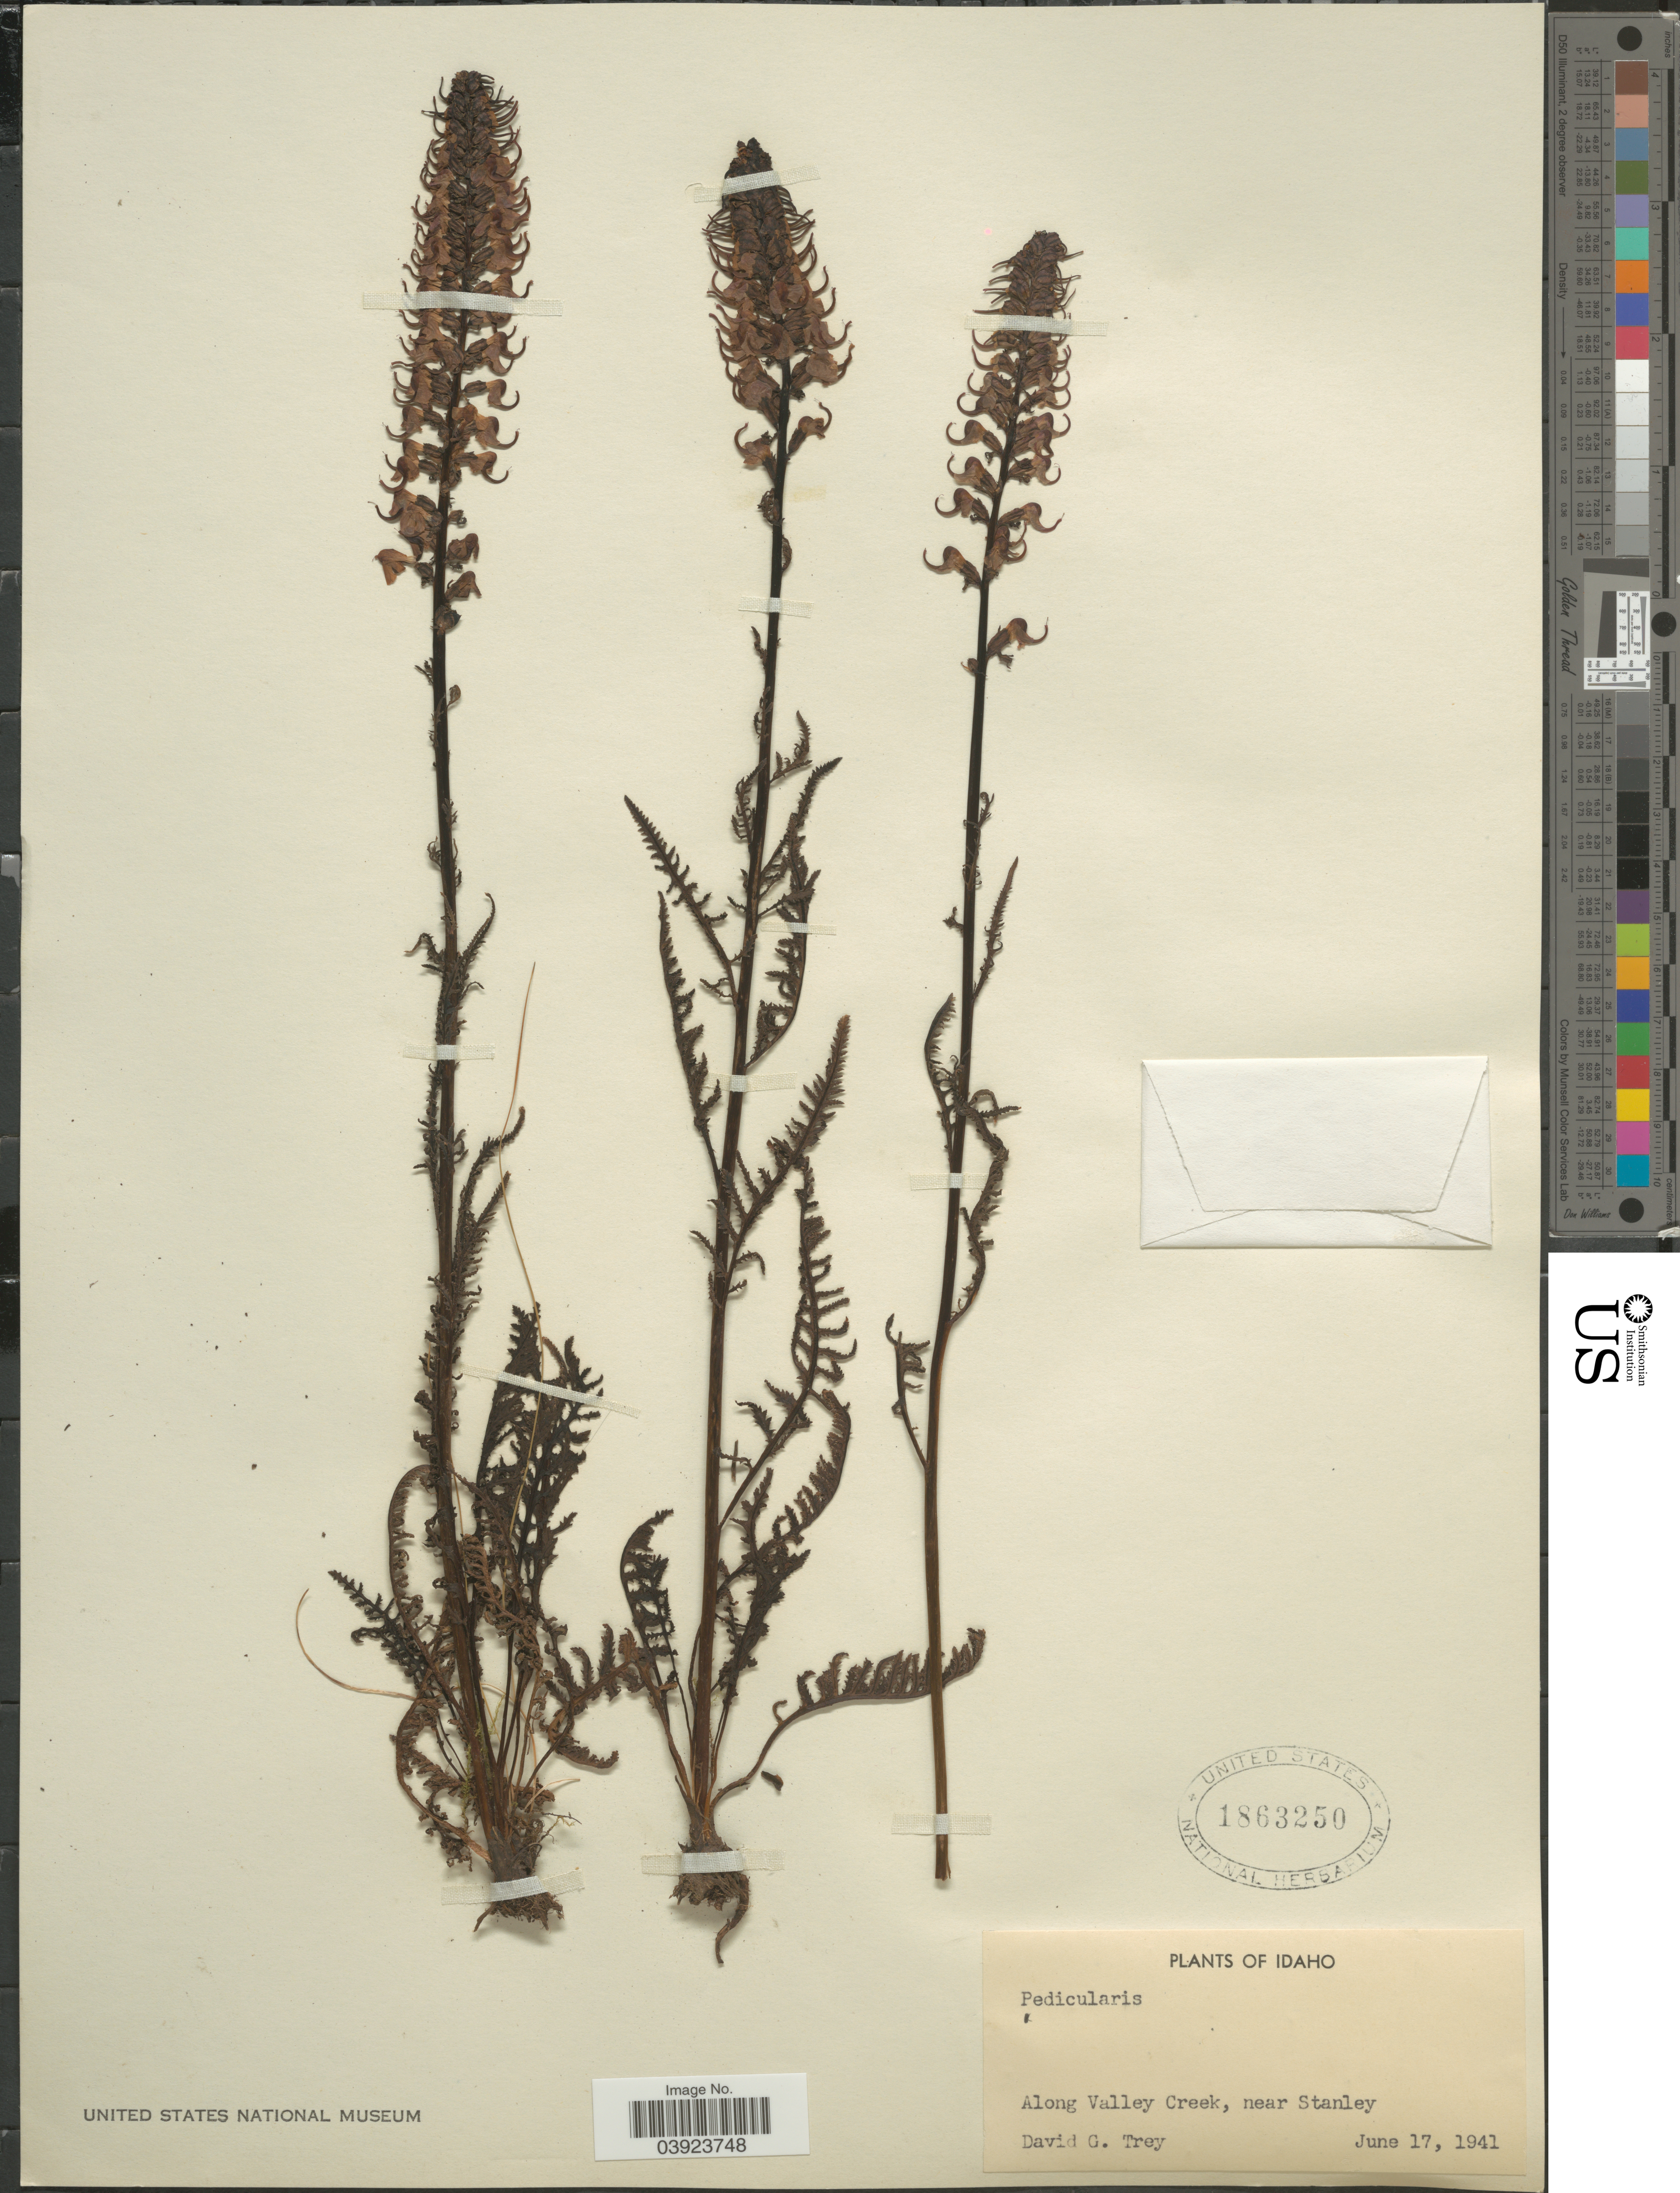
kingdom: Plantae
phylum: Tracheophyta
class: Magnoliopsida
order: Lamiales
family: Orobanchaceae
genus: Pedicularis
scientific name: Pedicularis sp.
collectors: D. Trey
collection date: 1941-06-17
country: United States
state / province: Idaho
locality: Along Valley Creek, near Stanley.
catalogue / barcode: US 1863250